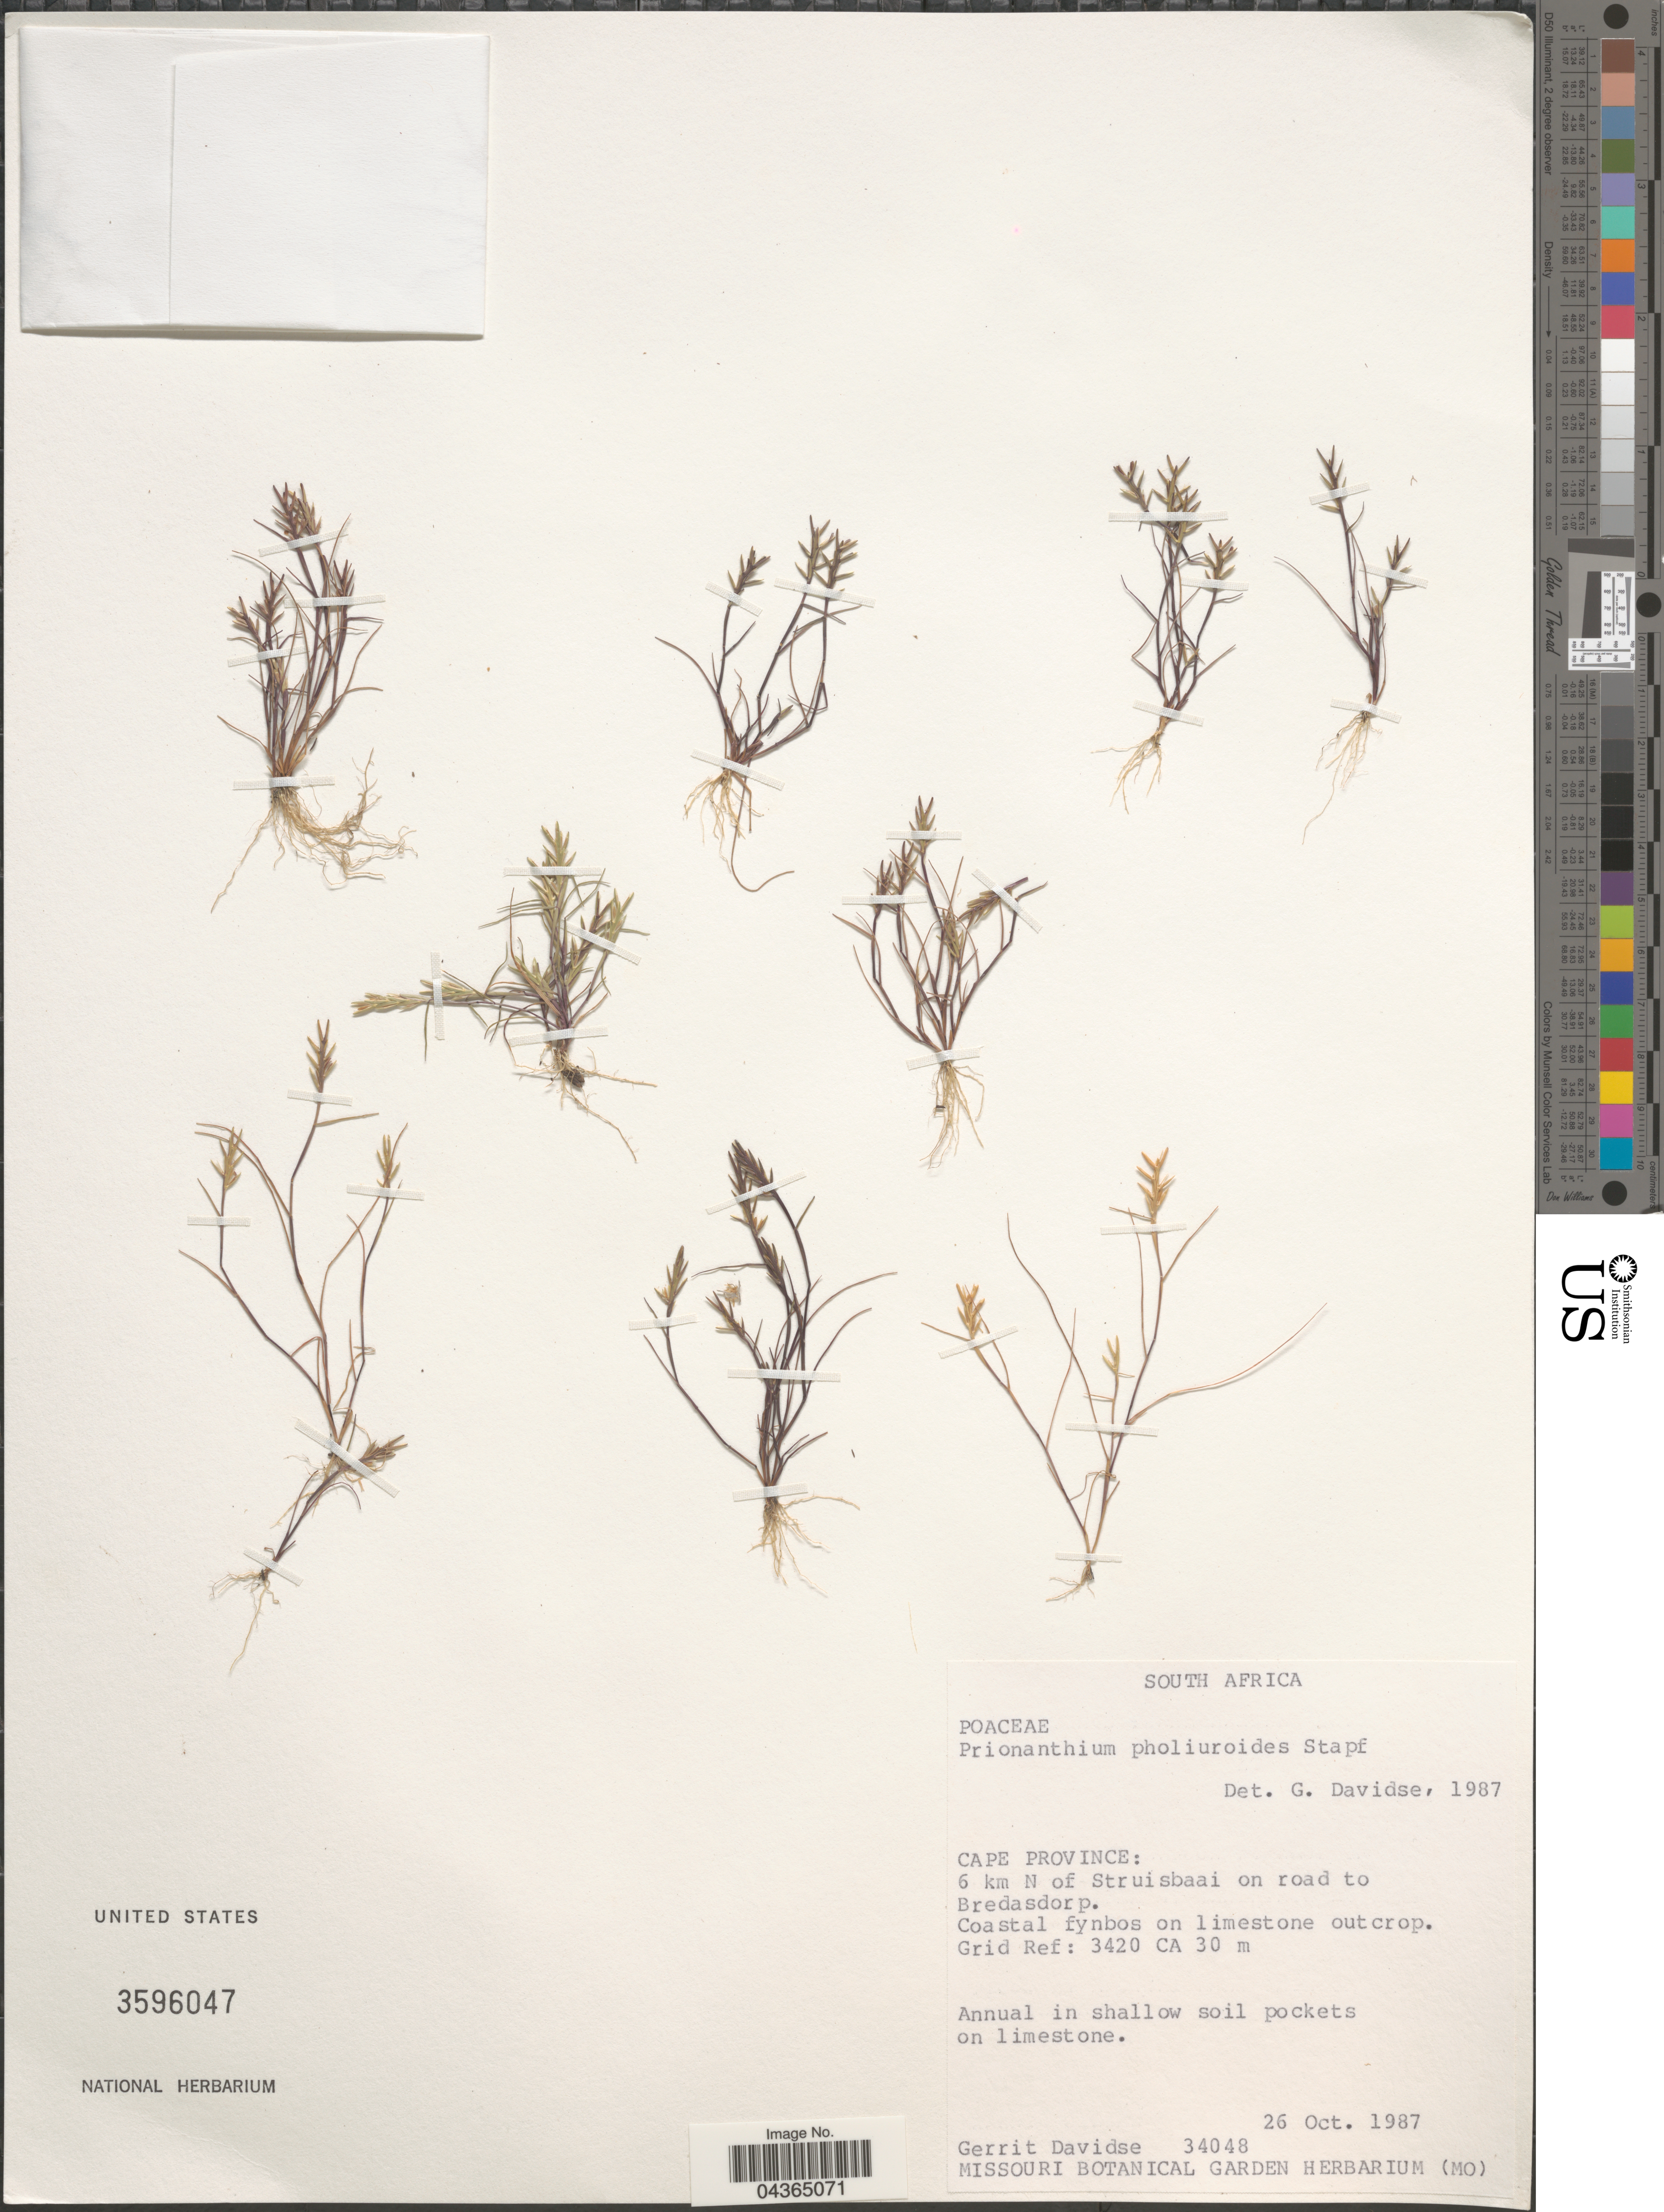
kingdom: Plantae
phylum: Tracheophyta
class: Liliopsida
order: Poales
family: Poaceae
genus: Pentameris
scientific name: Pentameris pholiuroides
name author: (Stapf) Galley & H.P. Linder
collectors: G. Davidse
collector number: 34048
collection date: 1987-10-26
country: South Africa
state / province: Western Cape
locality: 6 km N of Struisbaai on road to Bredasdorp. Coastal fynbos on limestone outcrop. Grid Ref: 3420 CA.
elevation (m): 30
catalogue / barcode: US 3596047